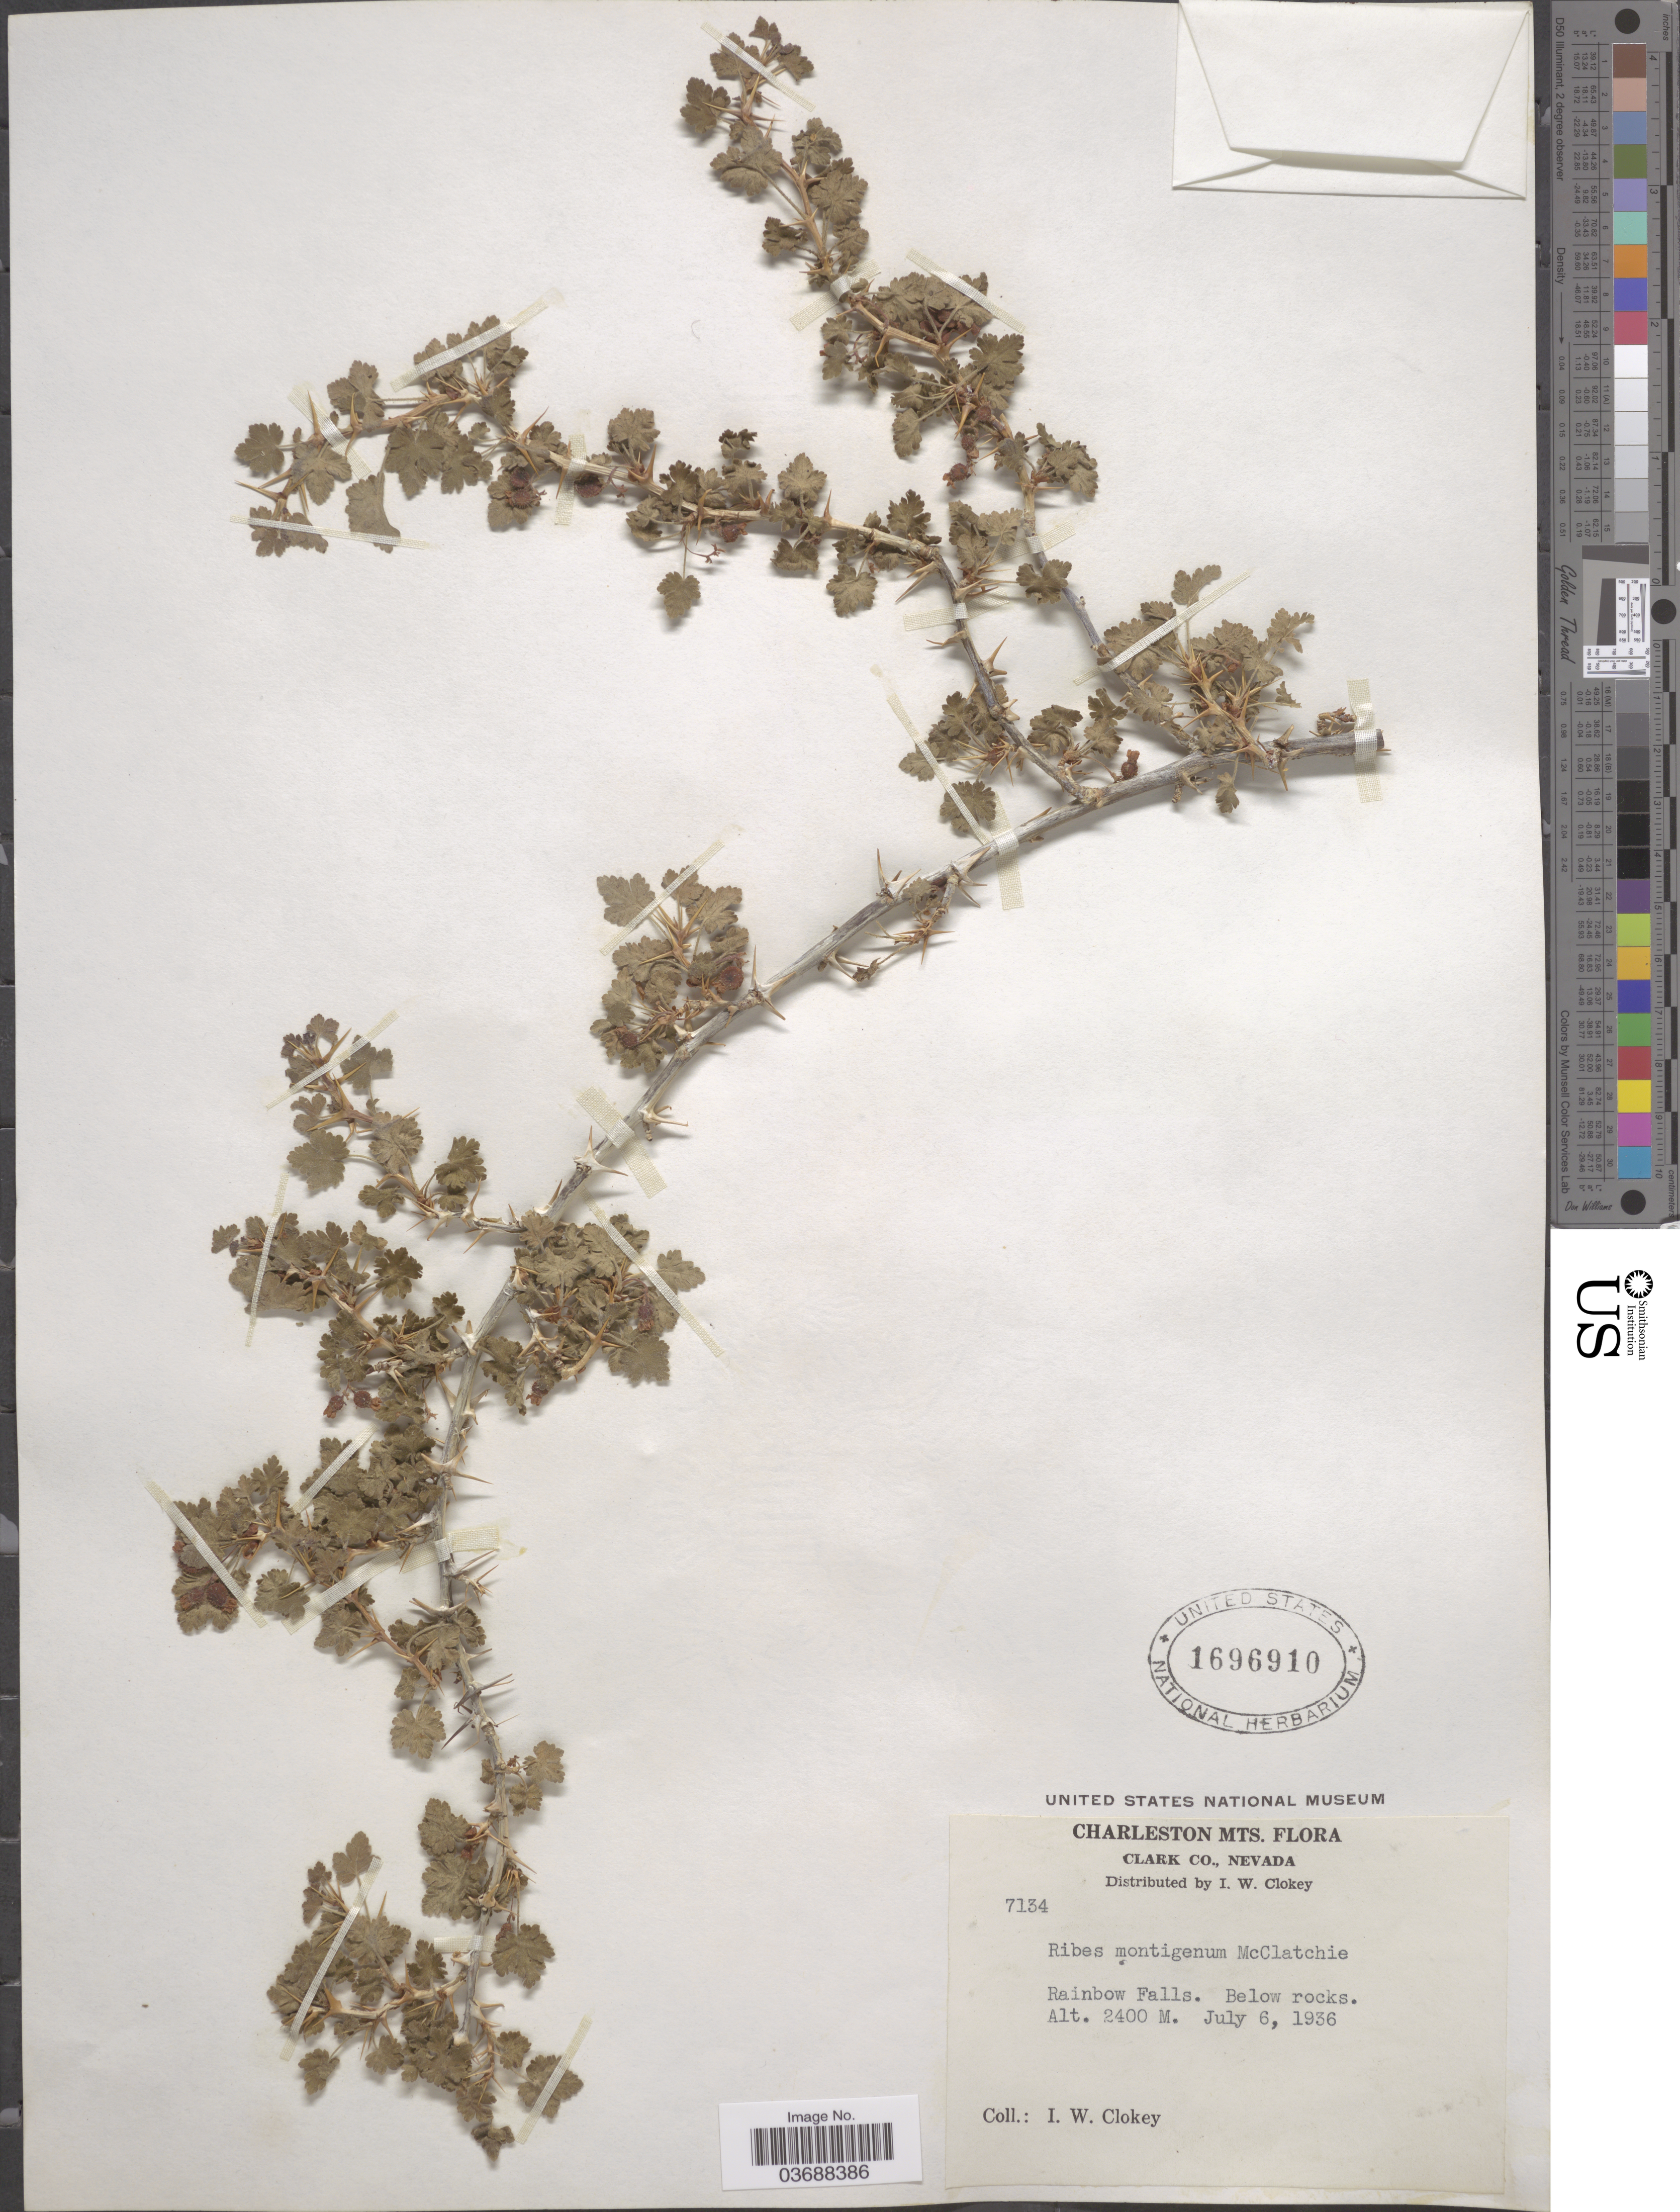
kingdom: Plantae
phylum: Tracheophyta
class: Magnoliopsida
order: Saxifragales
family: Grossulariaceae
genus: Ribes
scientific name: Ribes montigenum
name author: McClatchie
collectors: I. W. Clokey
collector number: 7134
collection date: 1936-07-06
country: United States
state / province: Nevada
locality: Charleston Mts. Clark Co. Rianbow Falls. Below rocks.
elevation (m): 2400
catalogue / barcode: US 1696910